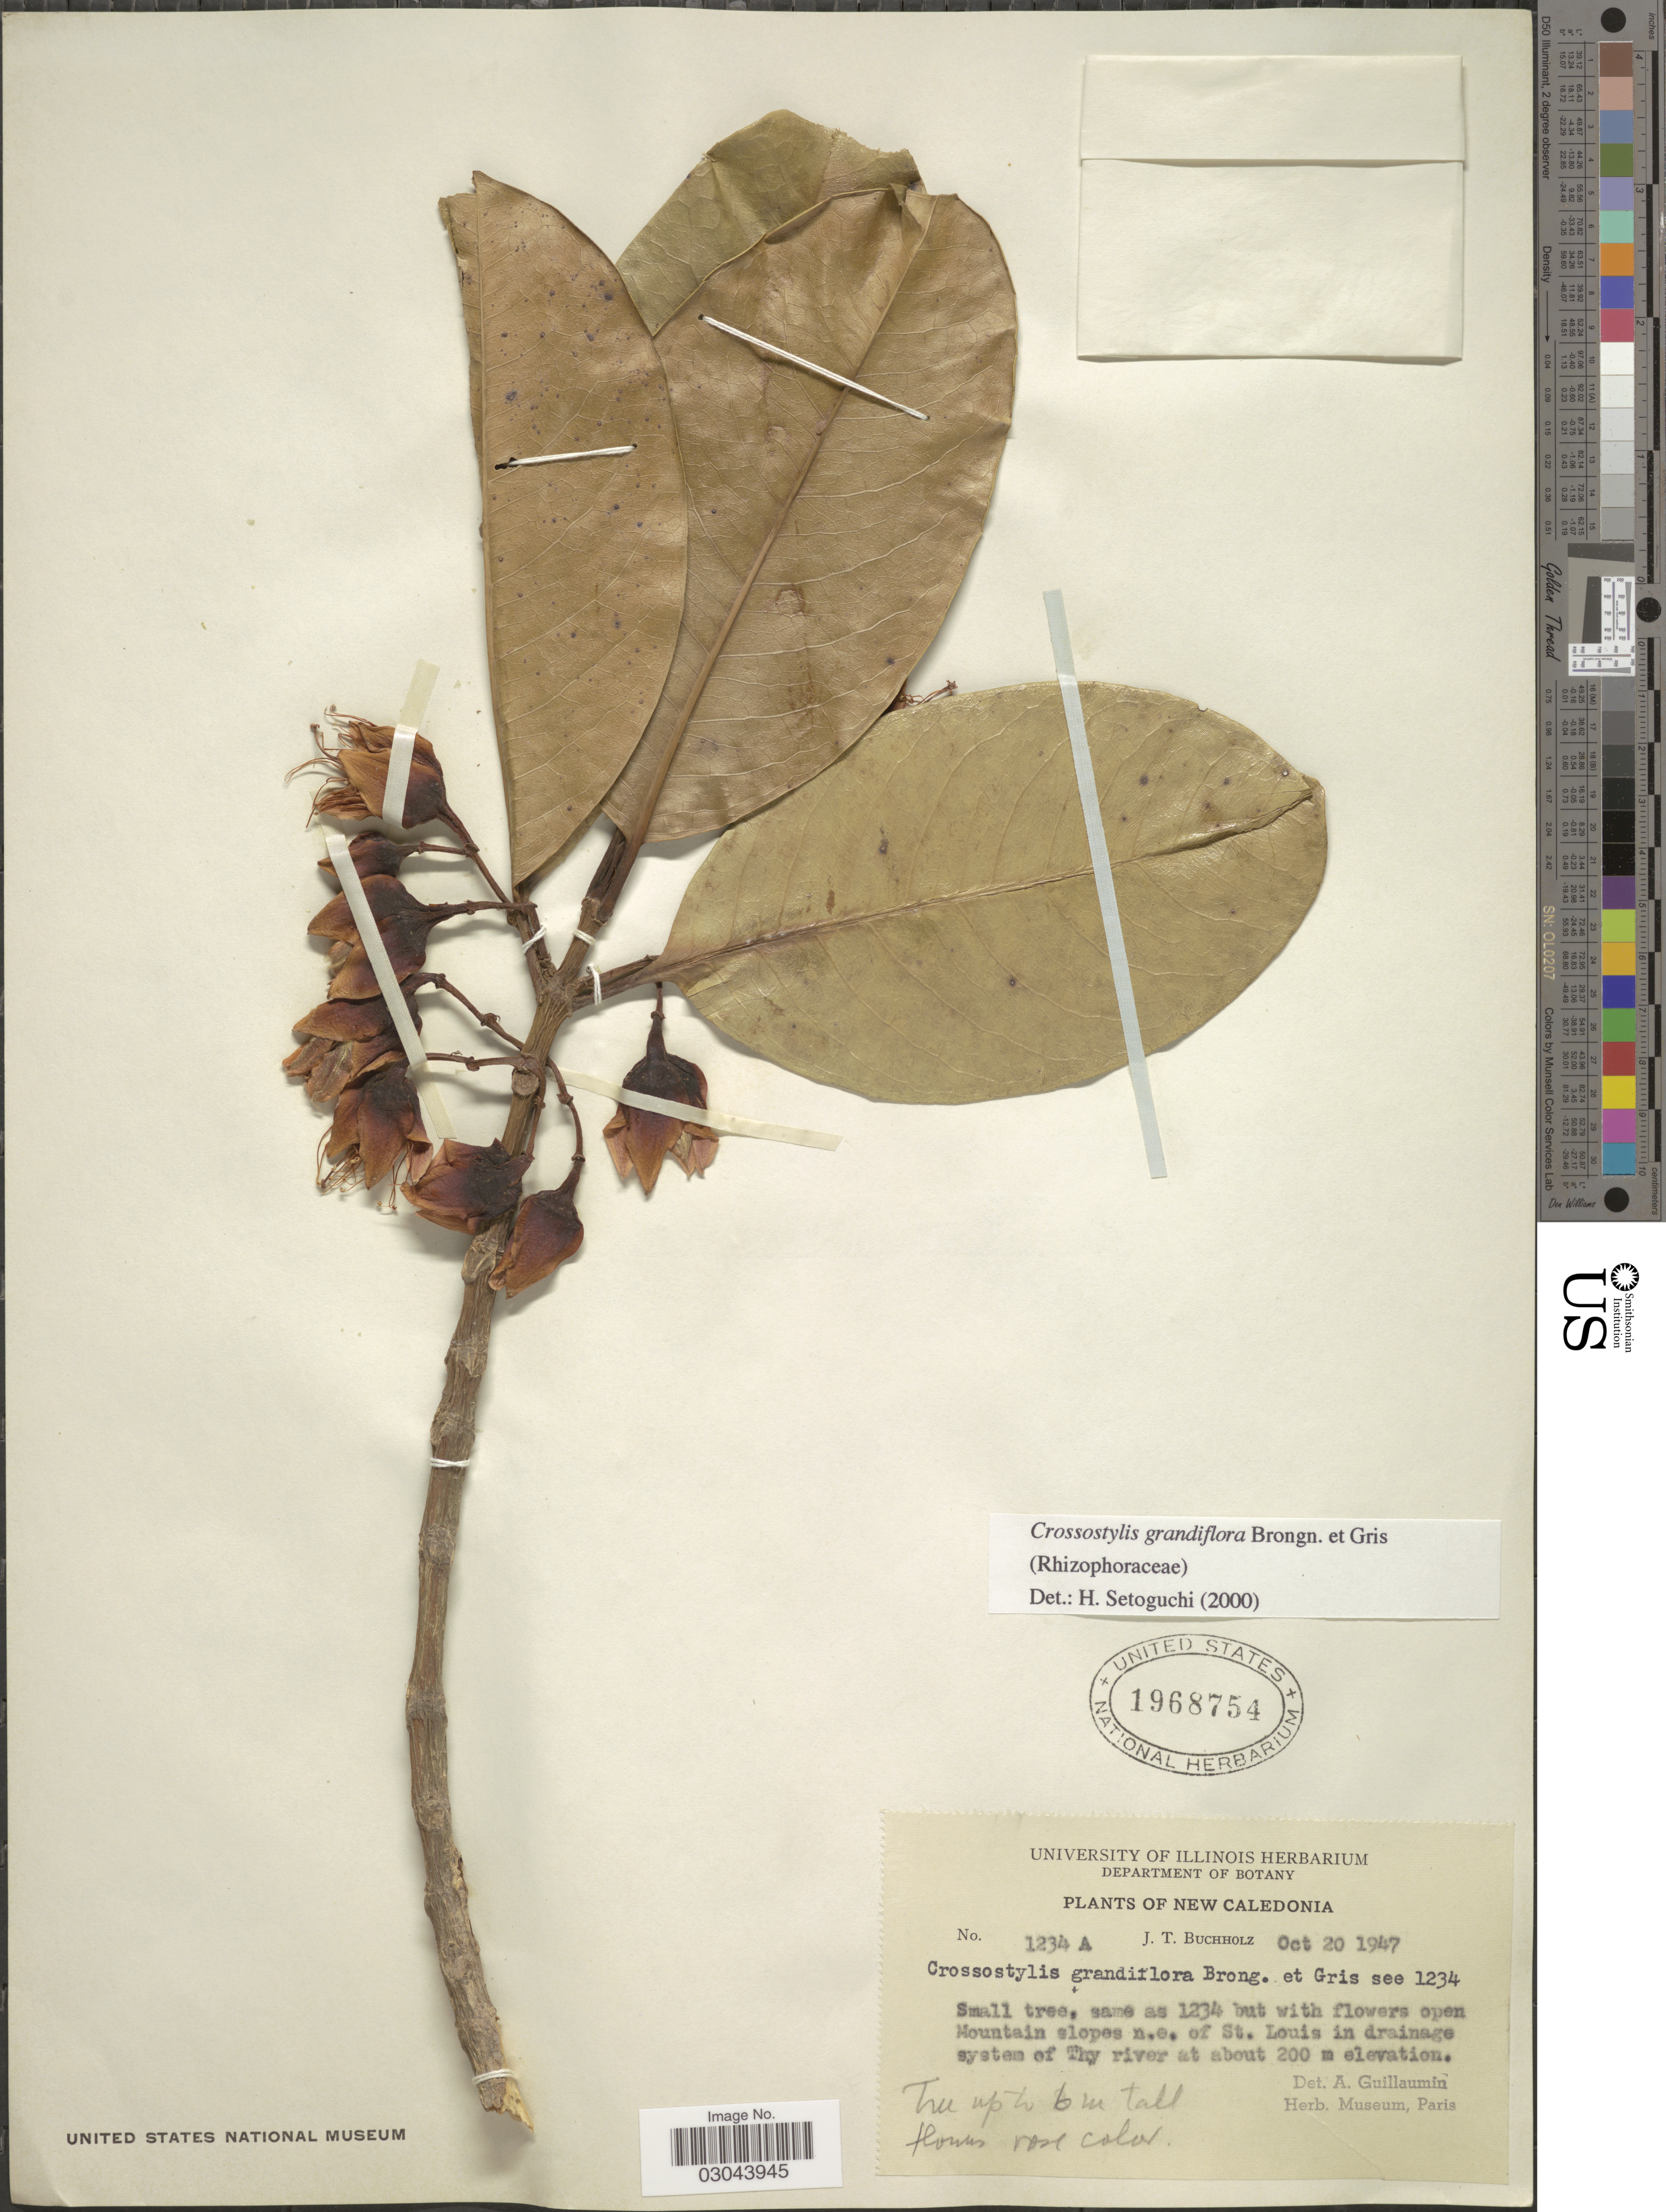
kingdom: Plantae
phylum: Tracheophyta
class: Magnoliopsida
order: Malpighiales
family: Rhizophoraceae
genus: Crossostylis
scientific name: Crossostylis grandiflora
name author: Pancher ex Brongn. & Gris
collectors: J. T. Buchholz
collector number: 1234A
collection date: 1947-10-20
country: New Caledonia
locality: Open Mountain slopes n.e. of St. Louis in drainage system of Thy river.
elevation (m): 200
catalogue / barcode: US 1968754